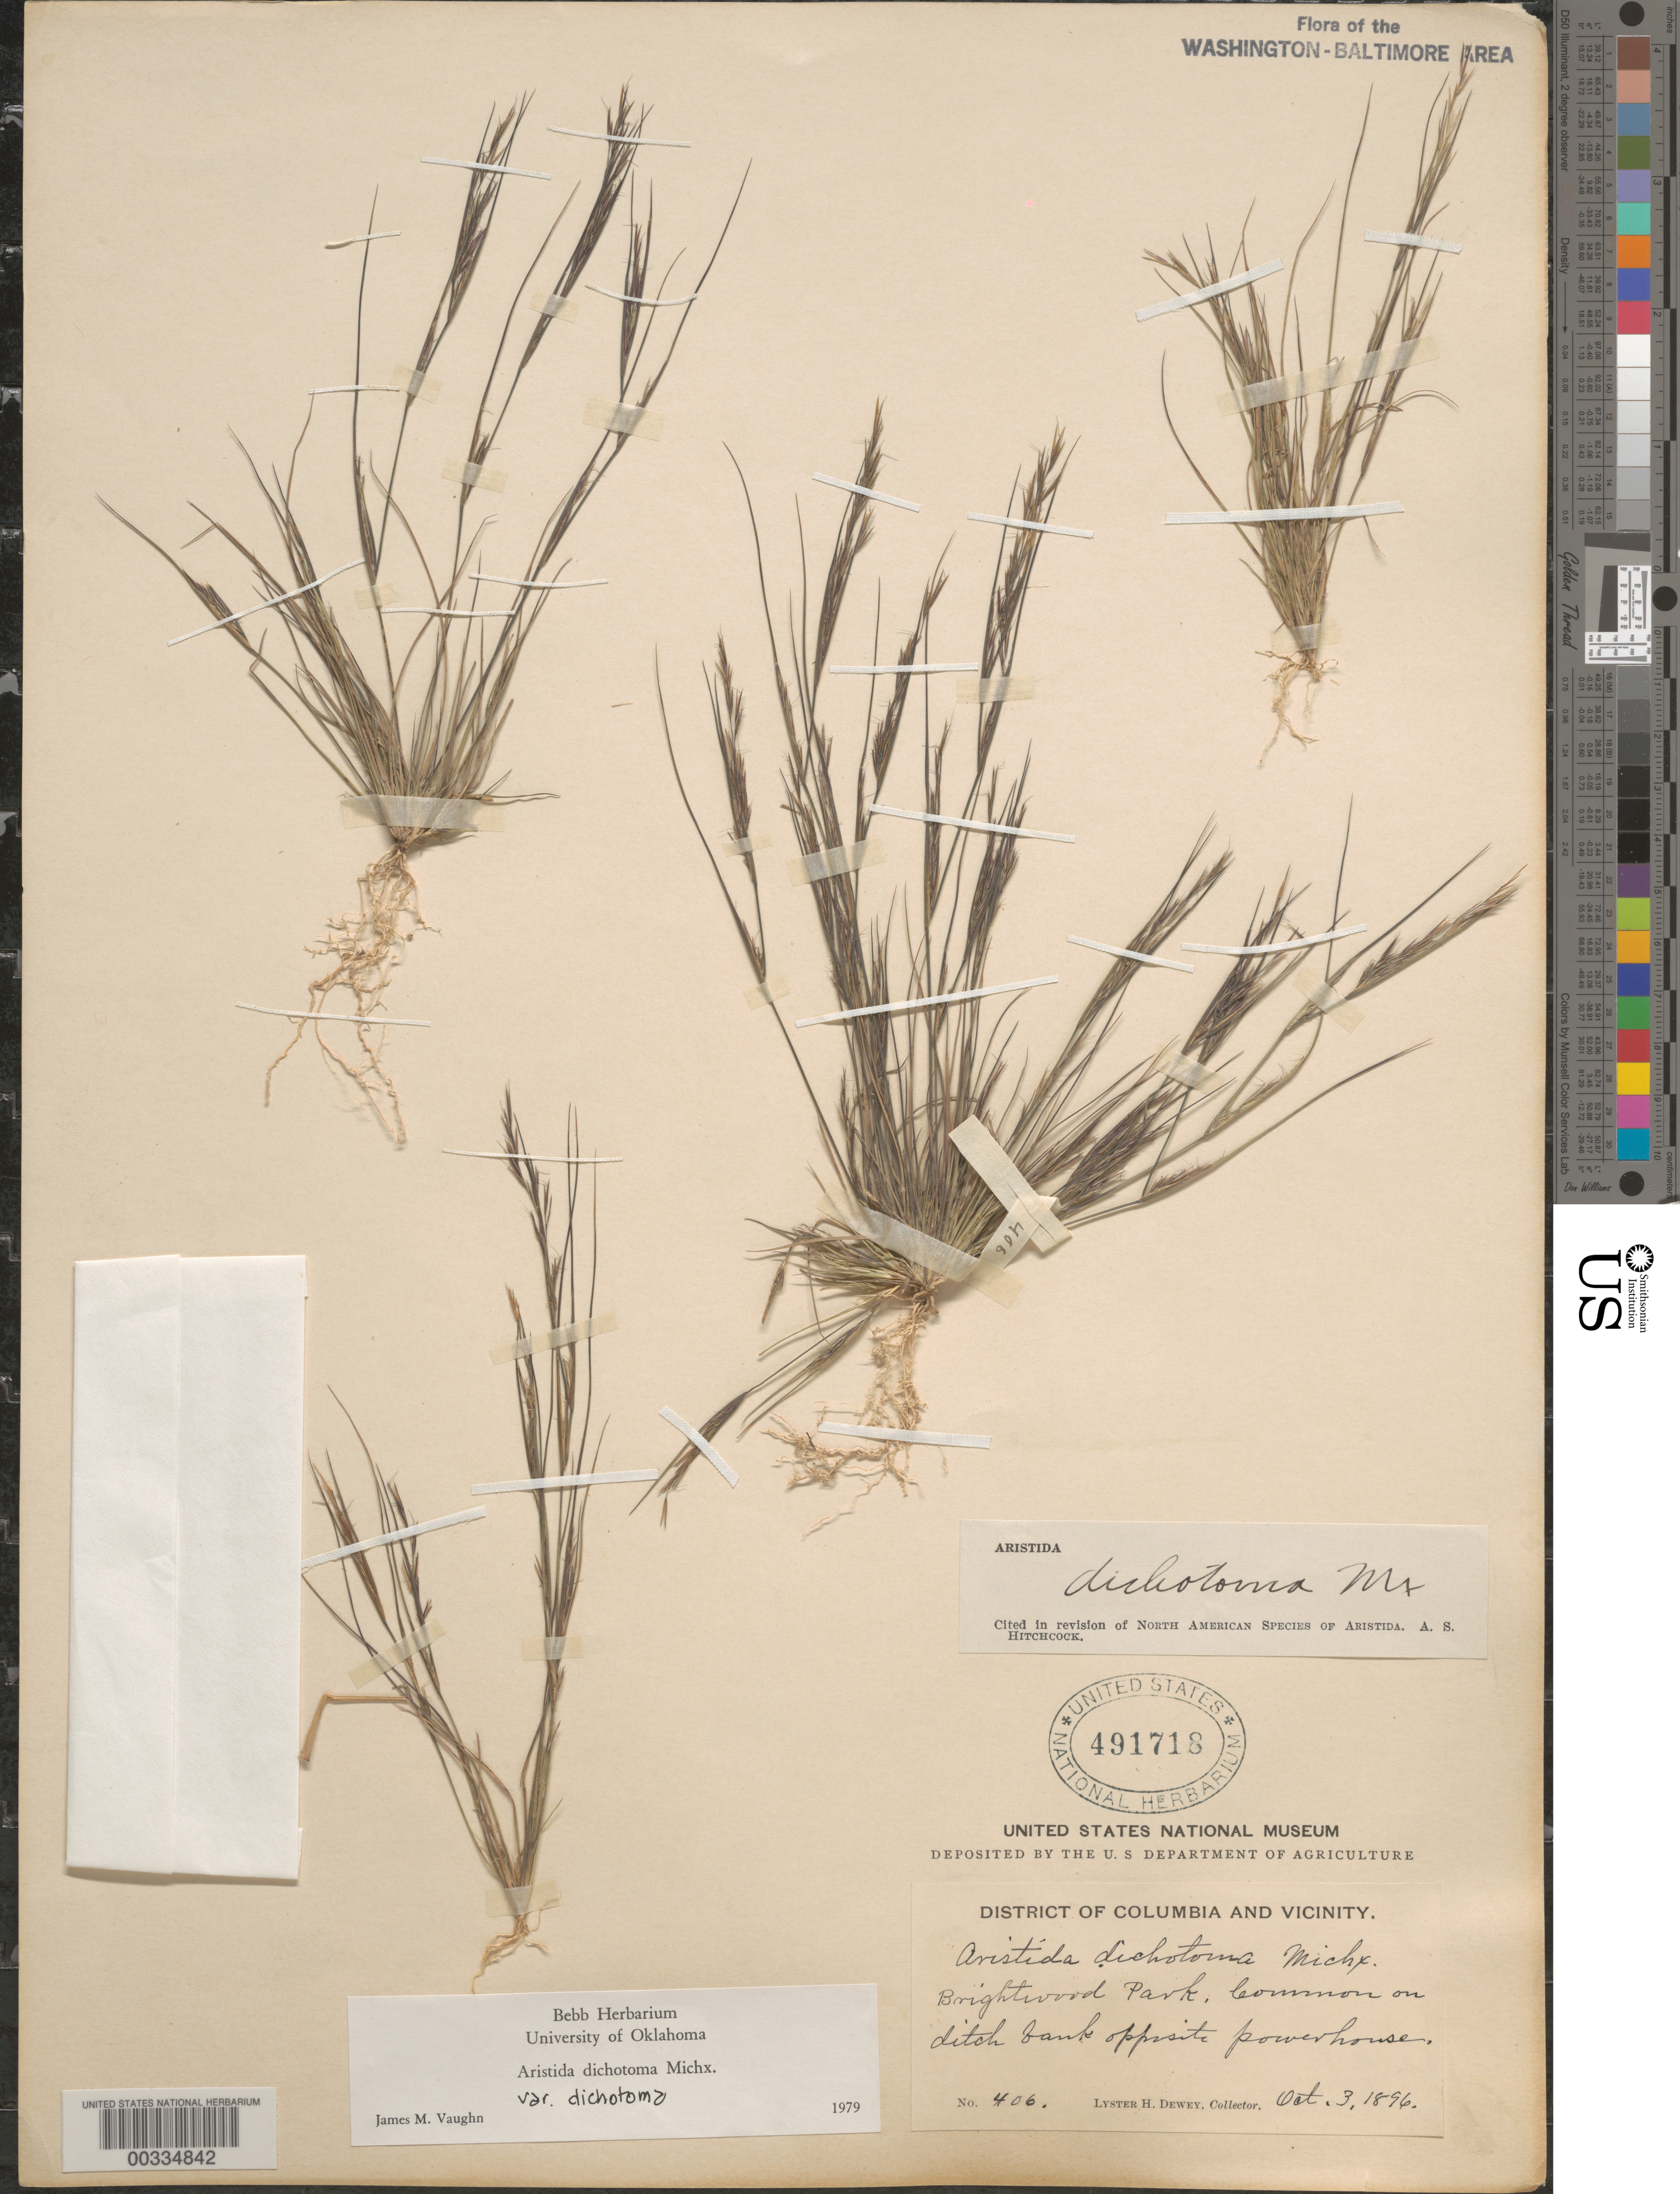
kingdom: Plantae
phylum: Tracheophyta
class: Liliopsida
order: Poales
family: Poaceae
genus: Aristida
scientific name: Aristida dichotoma var. dichotoma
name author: Michx.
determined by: Vaughn, J. M.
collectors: L. H. Dewey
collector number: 406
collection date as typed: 03 Oct 1896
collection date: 1896-10-03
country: United States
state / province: District of Columbia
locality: Brightwood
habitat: On ditch bank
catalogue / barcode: US 491718